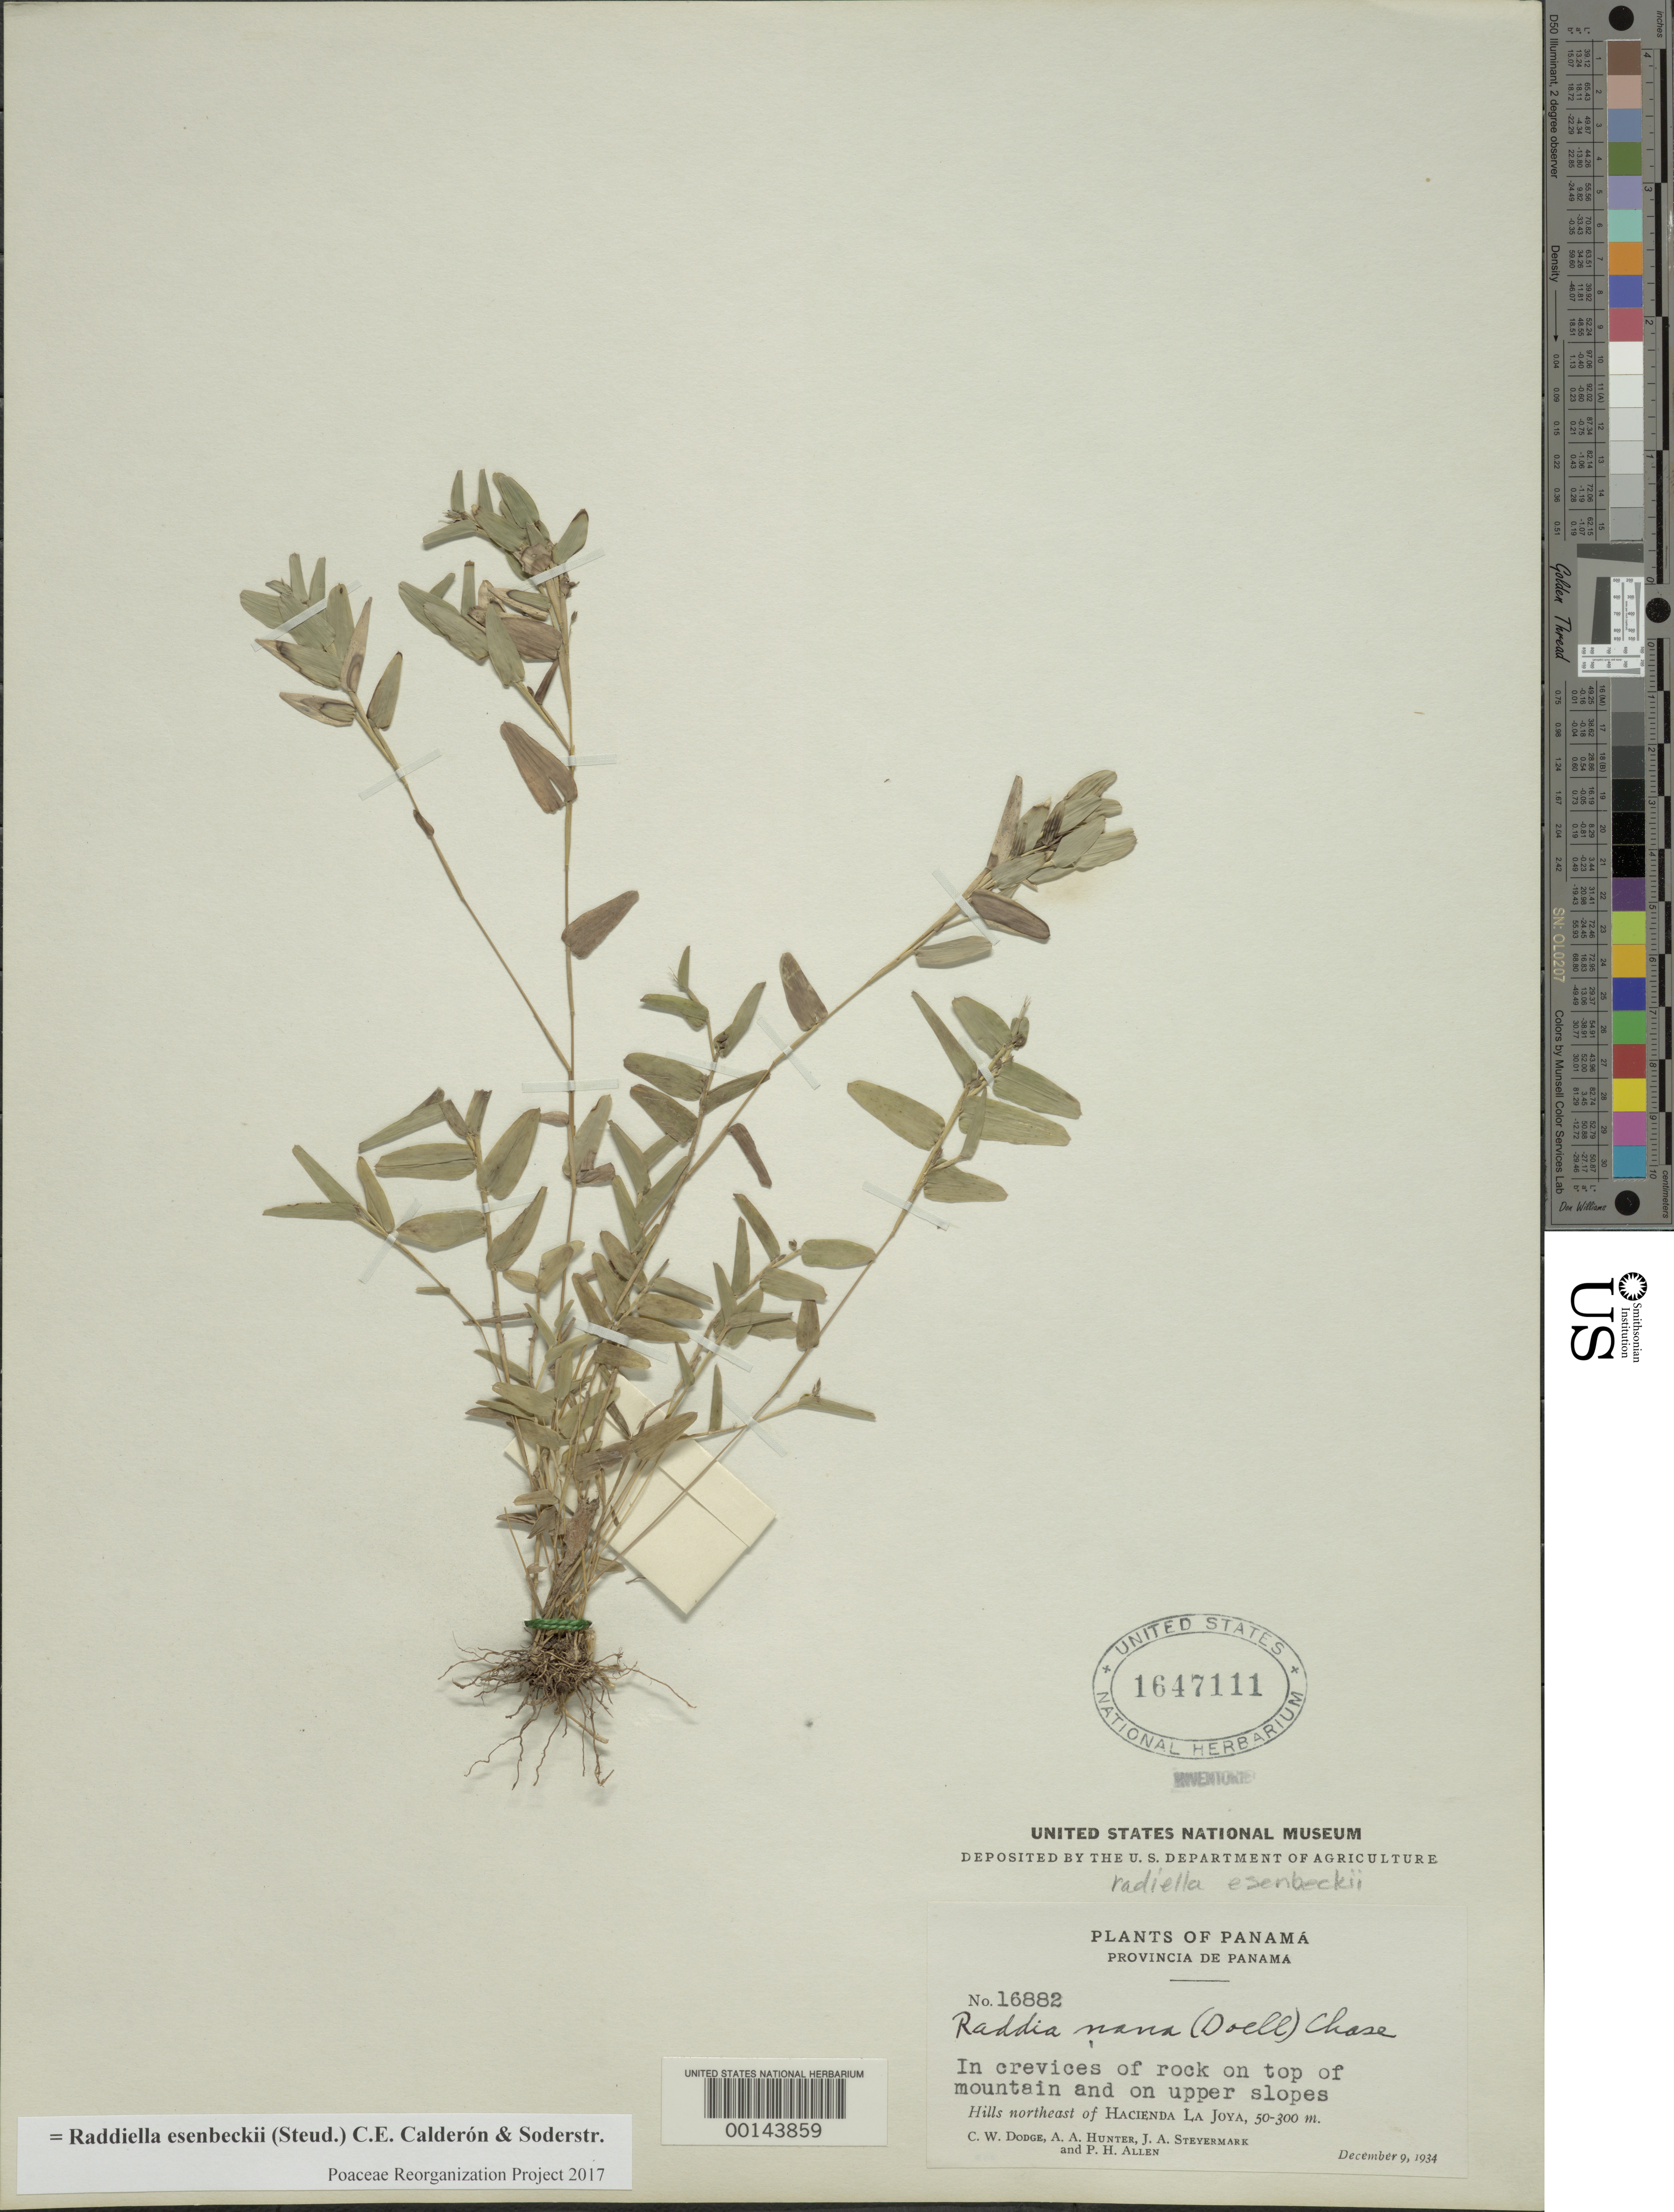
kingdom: Plantae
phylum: Tracheophyta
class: Liliopsida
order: Poales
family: Poaceae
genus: Raddiella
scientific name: Raddiella esenbeckii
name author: (Steud.) C. E. Calderón & Soderstr.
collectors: C. Dodge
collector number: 16882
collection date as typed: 09 Dec 1934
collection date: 1934-12-09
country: Panama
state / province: Panamá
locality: Hacienda la Joya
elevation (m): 50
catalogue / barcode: US 1647111